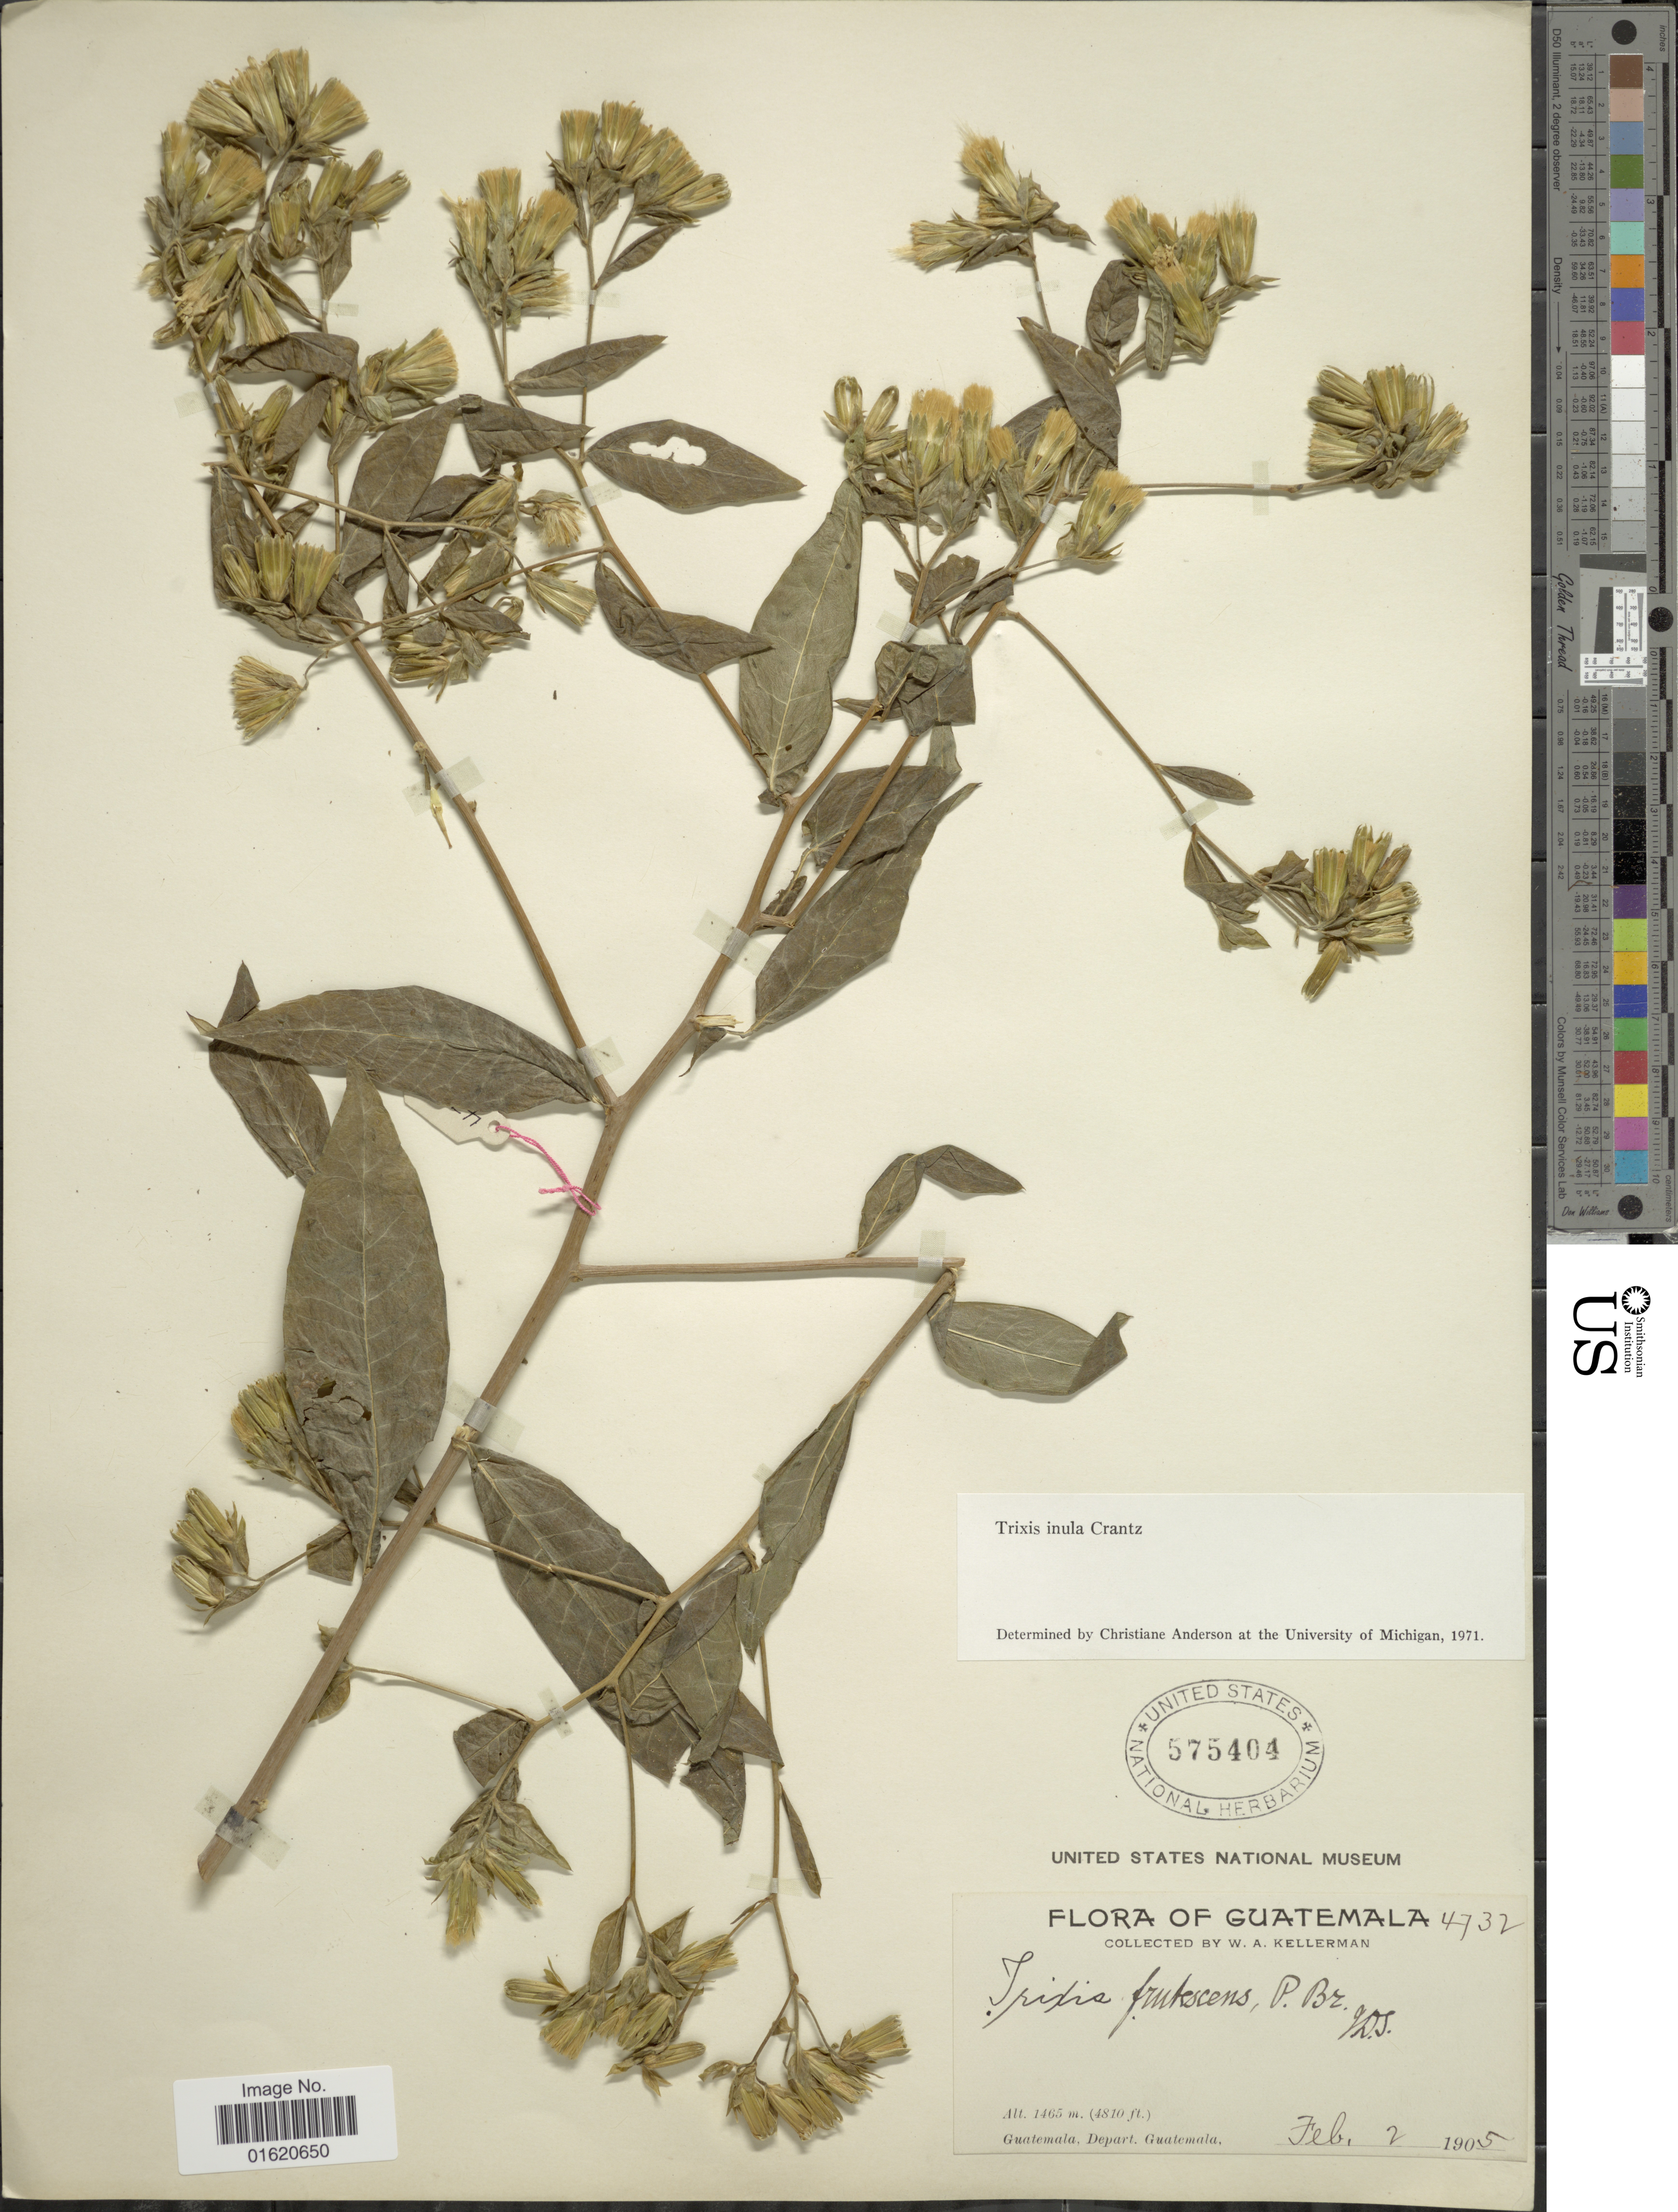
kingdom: Plantae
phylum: Tracheophyta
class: Magnoliopsida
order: Asterales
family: Asteraceae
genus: Trixis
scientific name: Trixis inula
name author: Crantz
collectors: W. Kellerman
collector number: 4732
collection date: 1905-02-02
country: Guatemala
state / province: Guatemala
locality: Depart. Guatemala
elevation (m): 1465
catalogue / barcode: US 575404